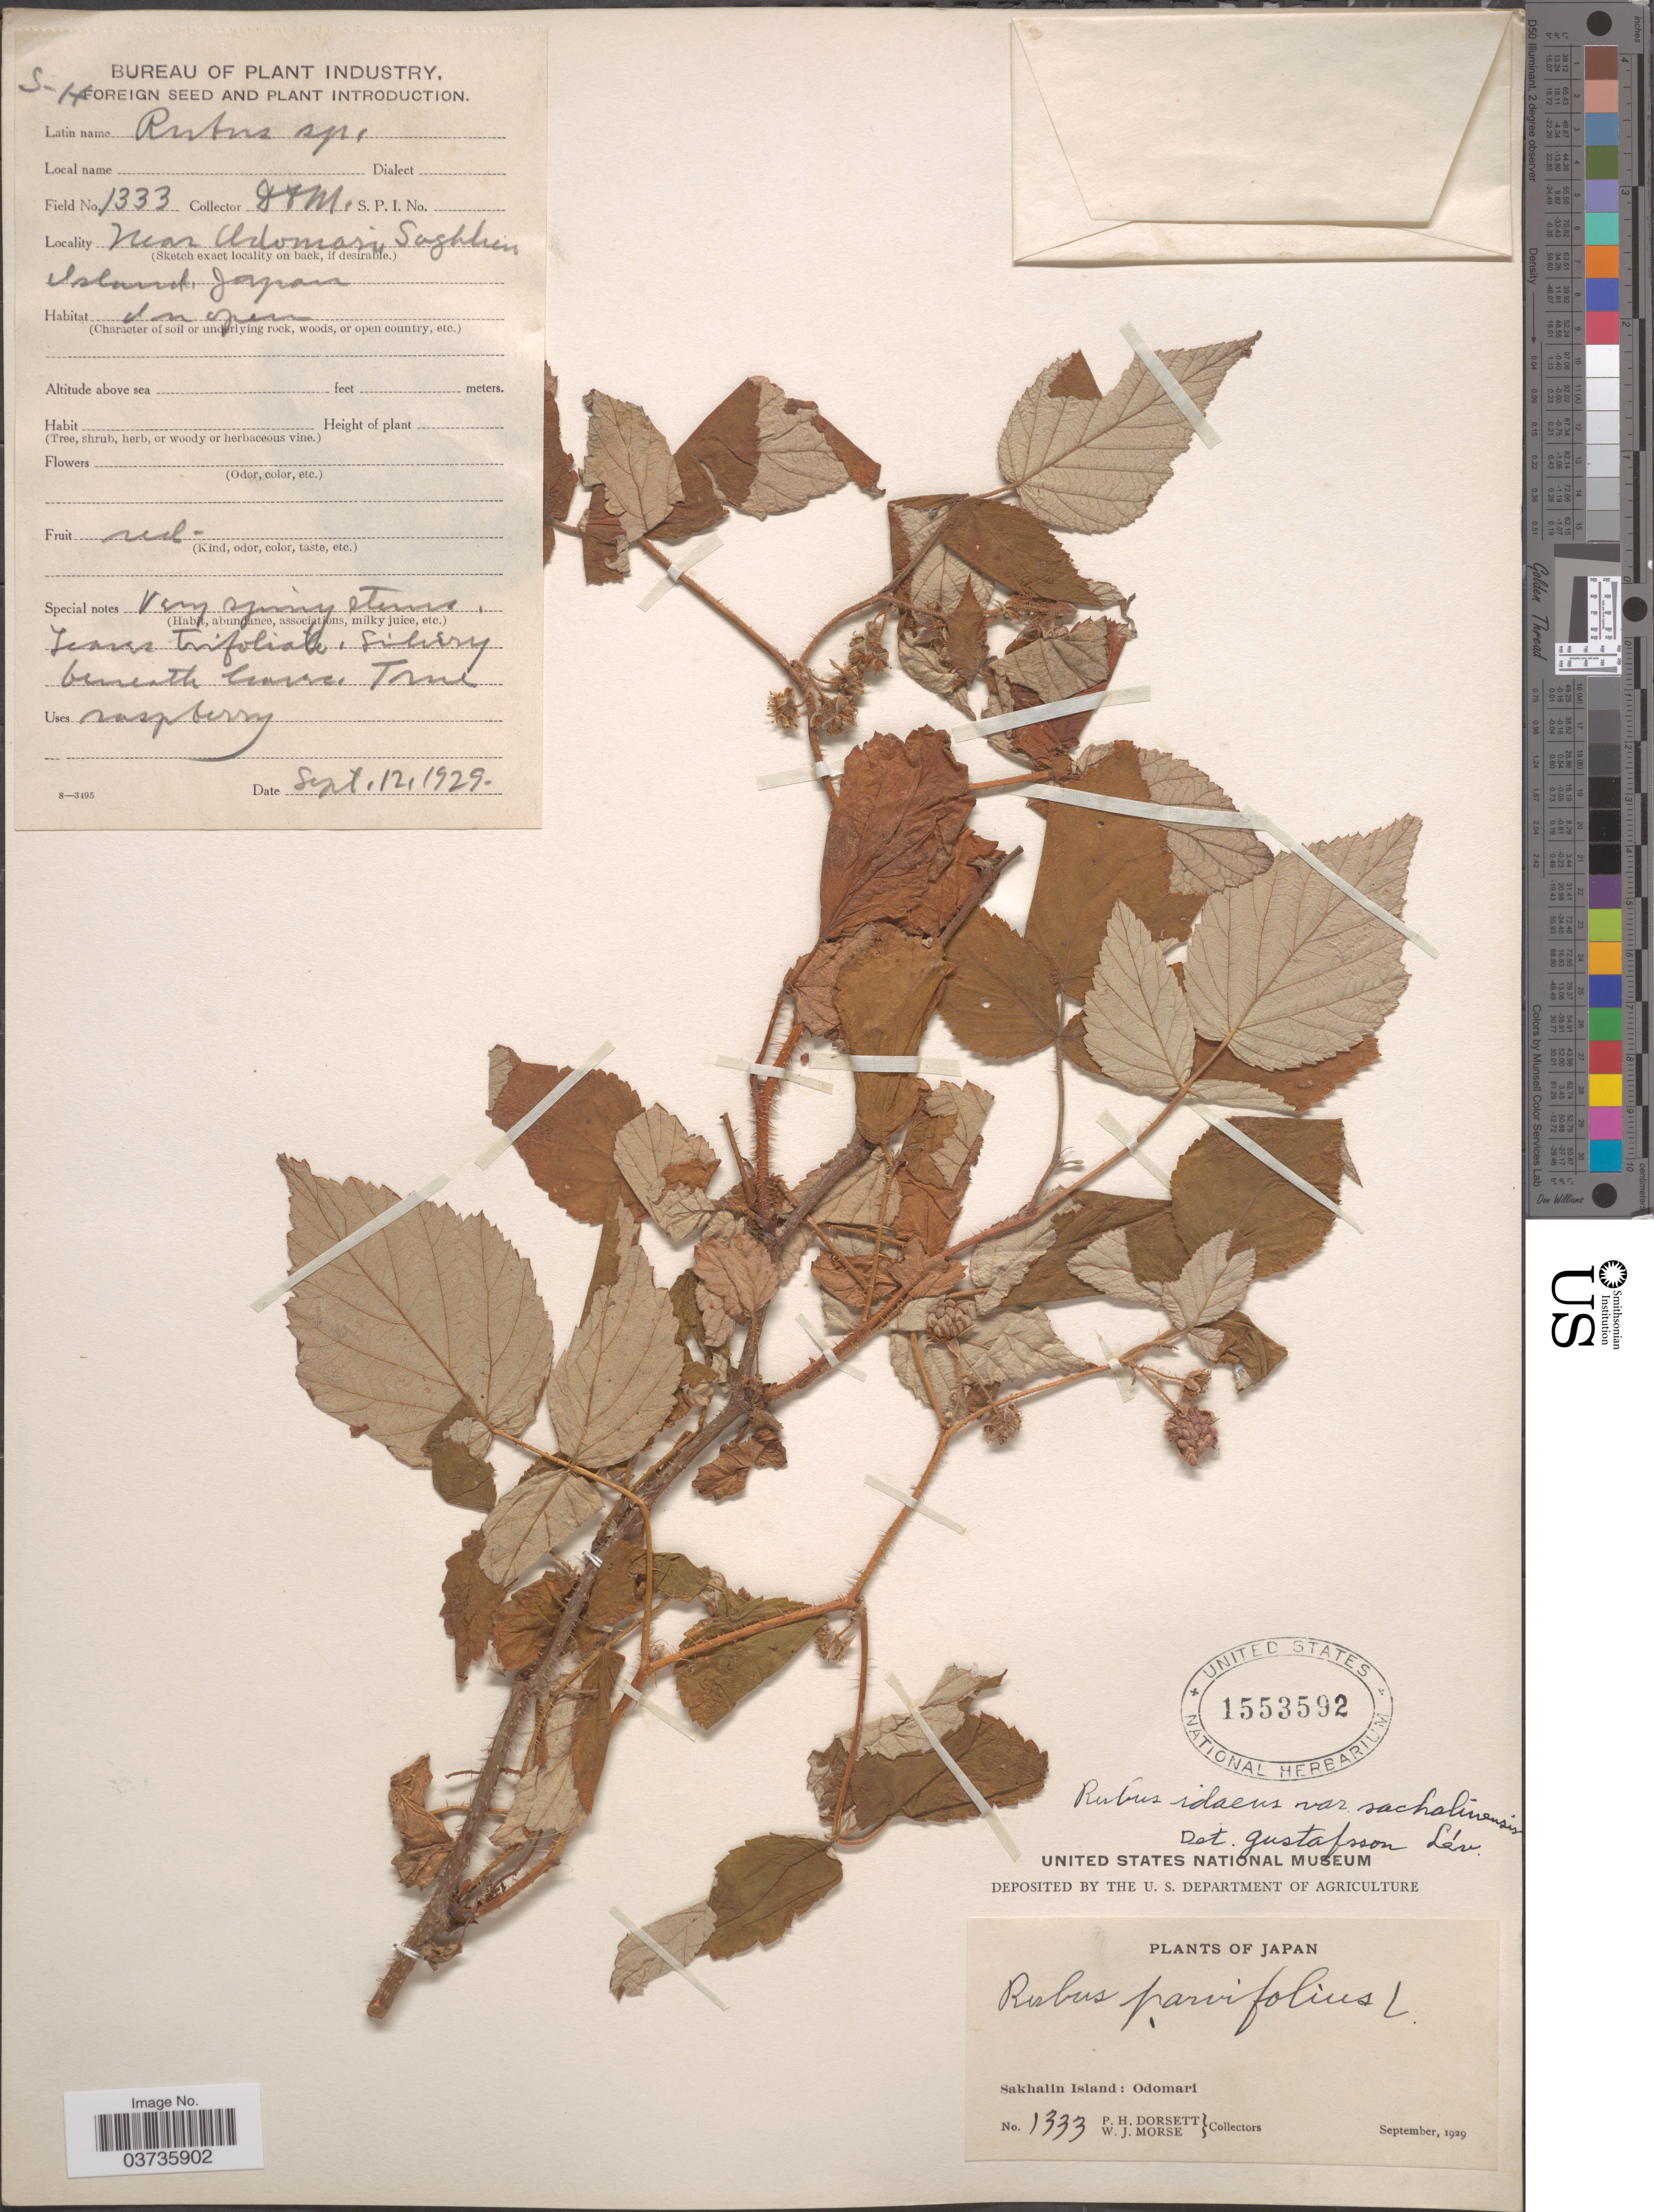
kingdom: Plantae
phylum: Tracheophyta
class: Magnoliopsida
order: Rosales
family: Rosaceae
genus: Rubus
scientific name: Rubus idaeus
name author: L.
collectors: P. H. Dorsett & W. J. Morse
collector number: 1333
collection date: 1929-09-12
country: Japan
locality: Near Adomari Sakhalin Island.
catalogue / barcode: US 1553592